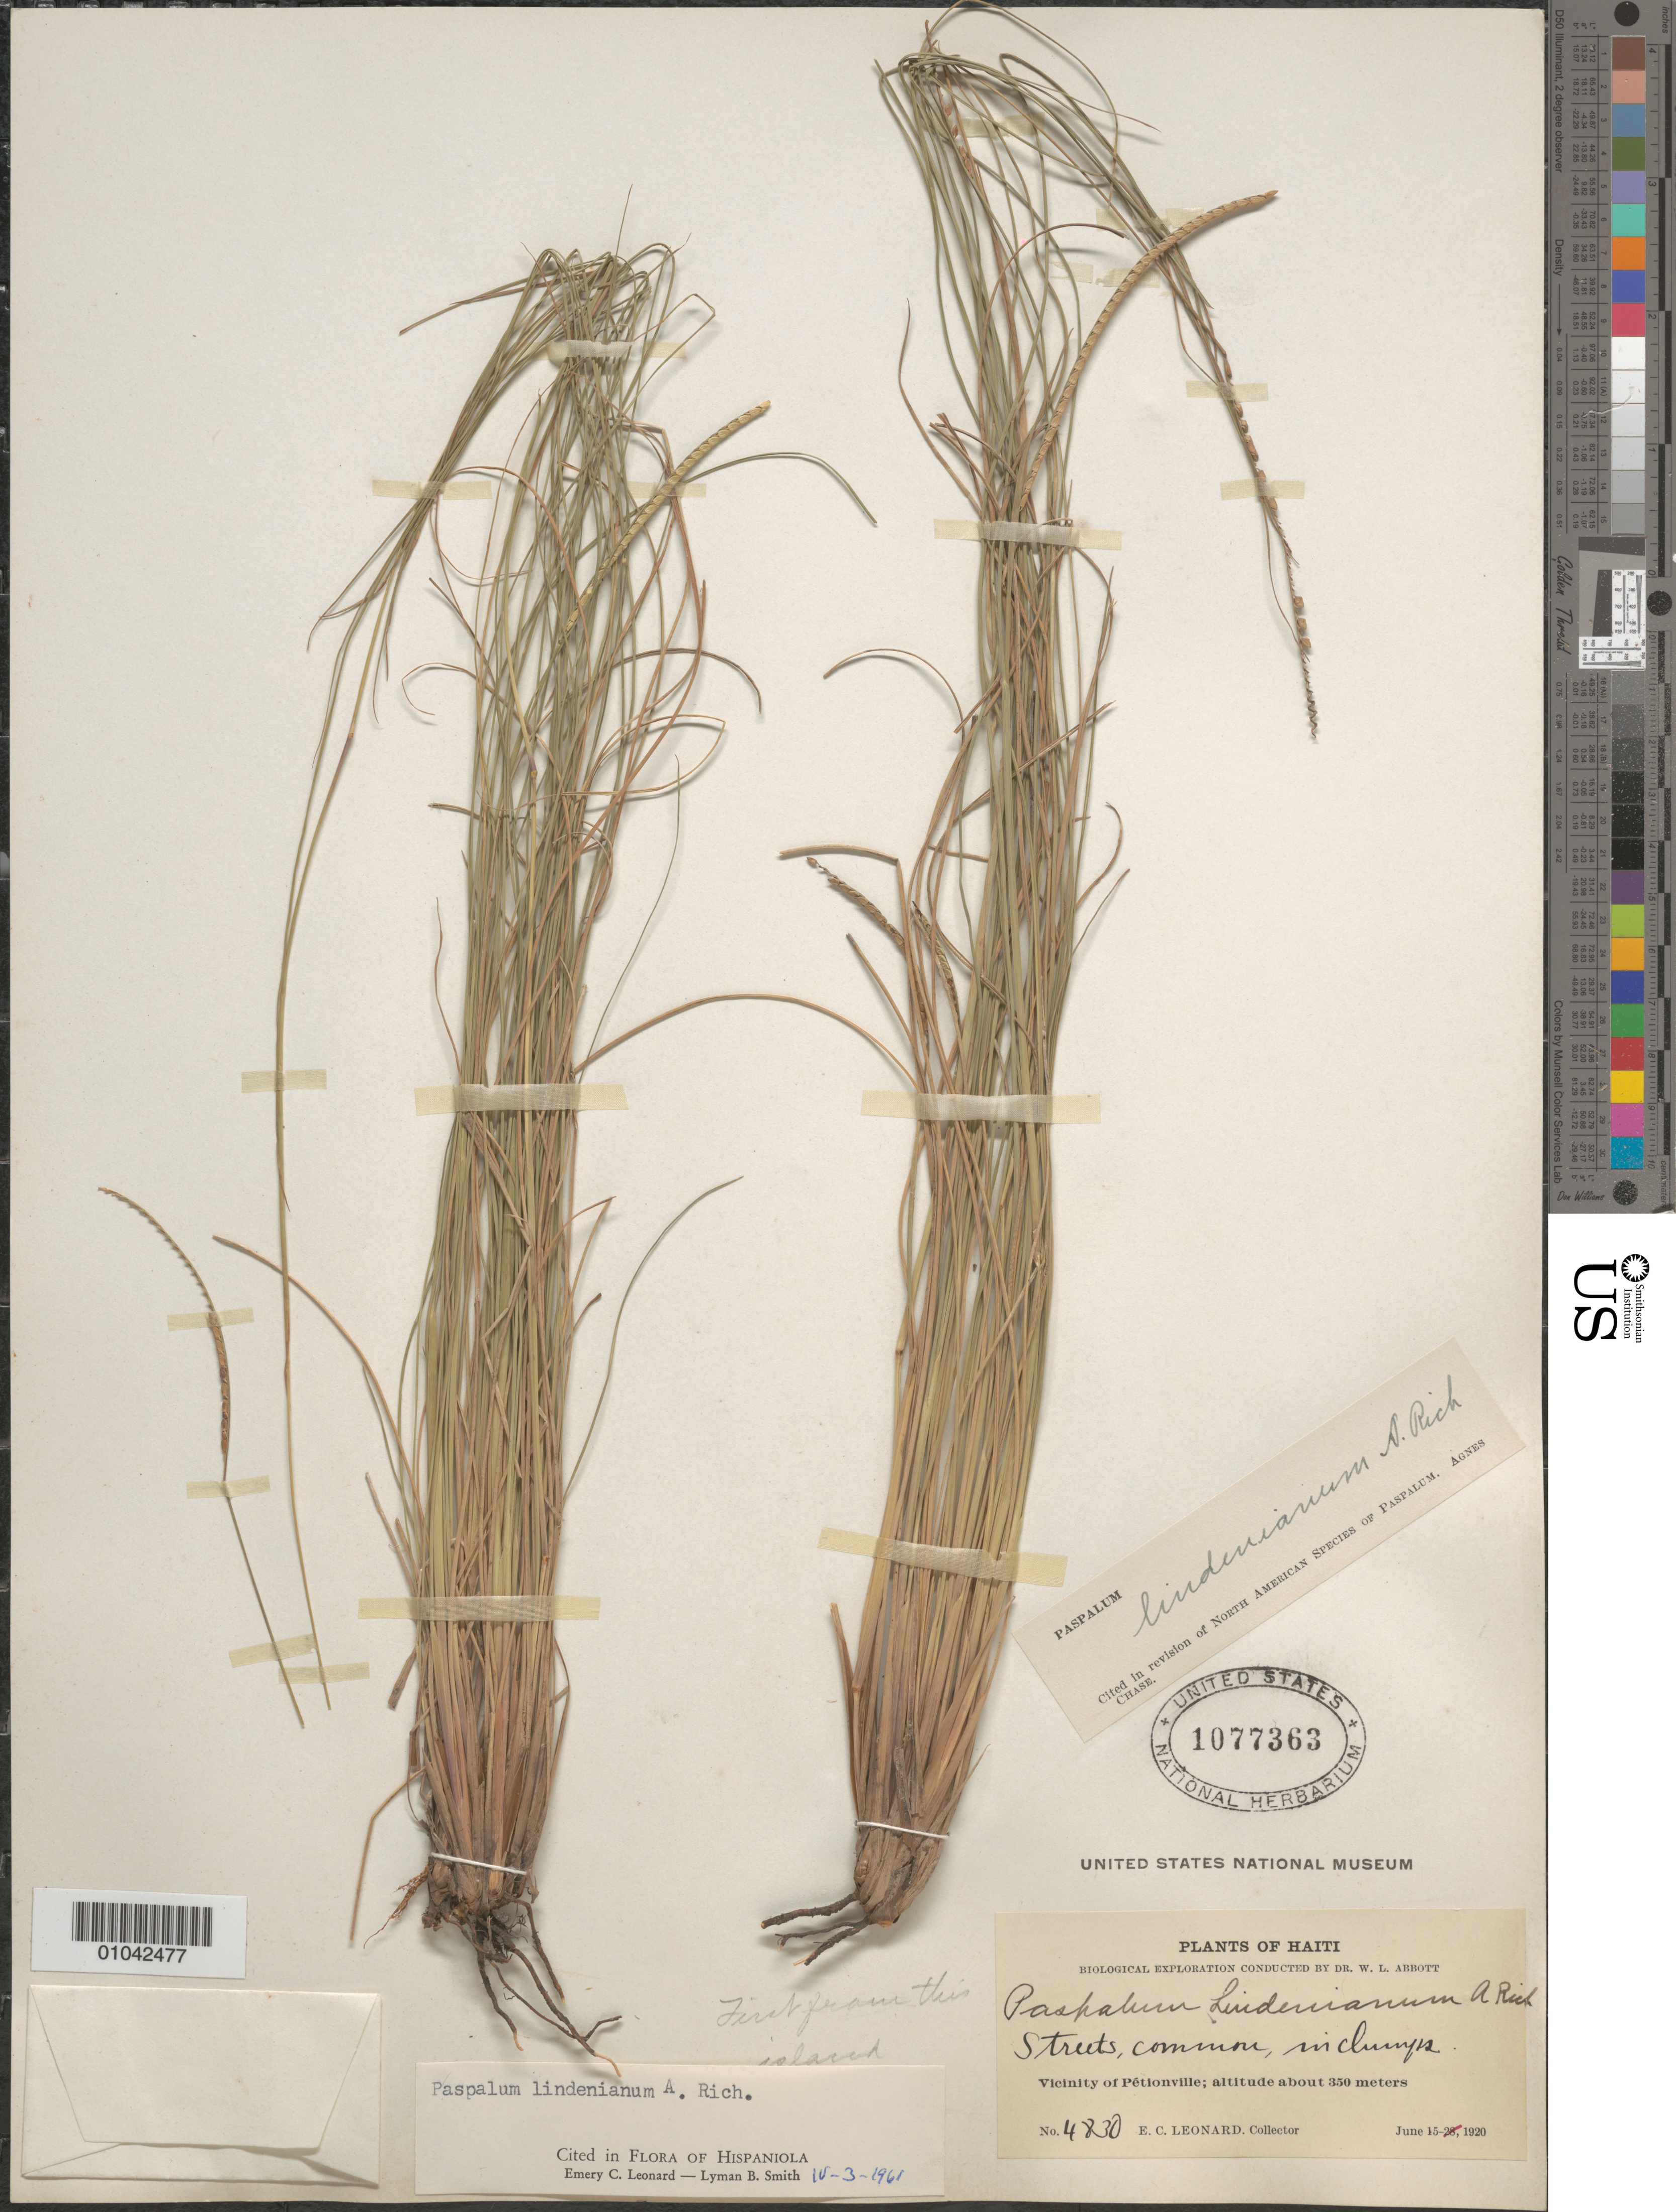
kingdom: Plantae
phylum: Tracheophyta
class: Liliopsida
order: Poales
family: Poaceae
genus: Paspalum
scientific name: Paspalum lindenianum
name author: A. Rich.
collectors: E. C. Leonard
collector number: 4830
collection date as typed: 15 Jun 1920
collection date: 1920-06-15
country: Haiti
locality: Vicinity of Petionville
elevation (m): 350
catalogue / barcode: US 1077363